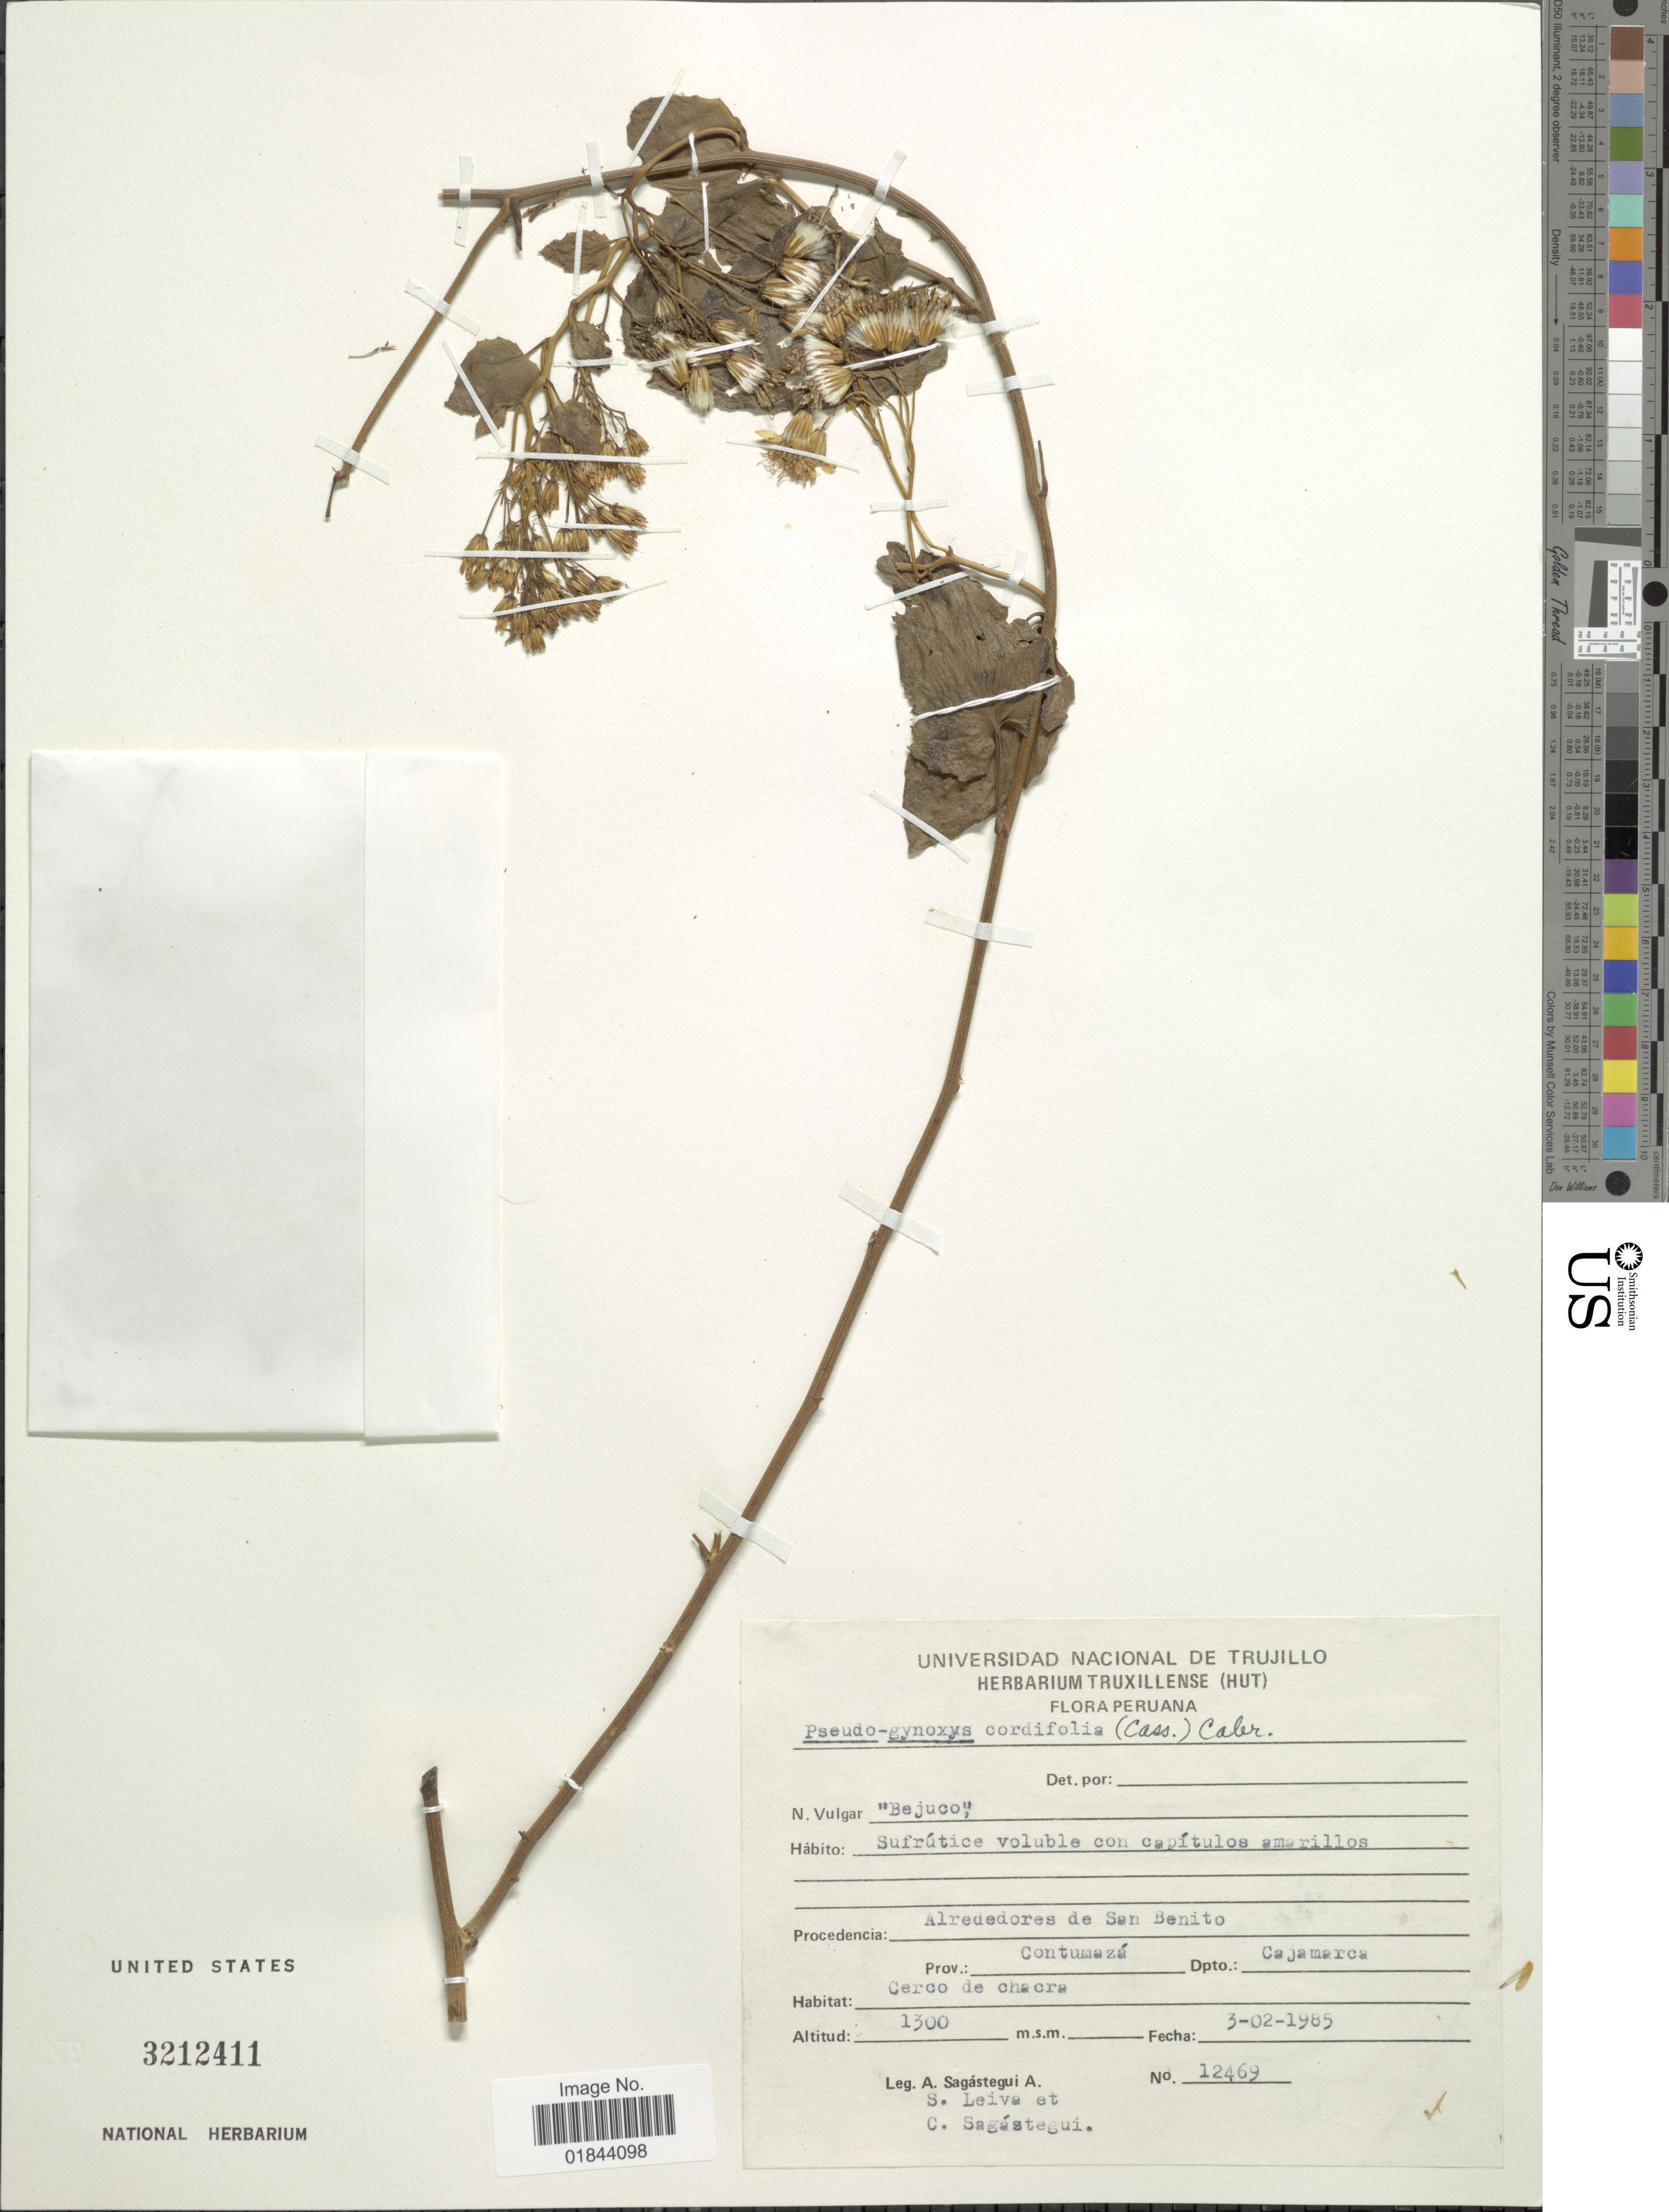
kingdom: Plantae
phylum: Tracheophyta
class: Magnoliopsida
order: Asterales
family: Asteraceae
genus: Pseudogynoxys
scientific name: Pseudogynoxys cordifolia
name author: (Cass.) Cabrera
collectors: A. Sagástegui A., S. Leiva & C. Sagástegui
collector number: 12469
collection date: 1985-02-03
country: Peru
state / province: Cajamarca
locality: Alrededores de San Benito, Prov. Contumazá, Dpto Cajamarca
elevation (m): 1300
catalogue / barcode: US 3212411